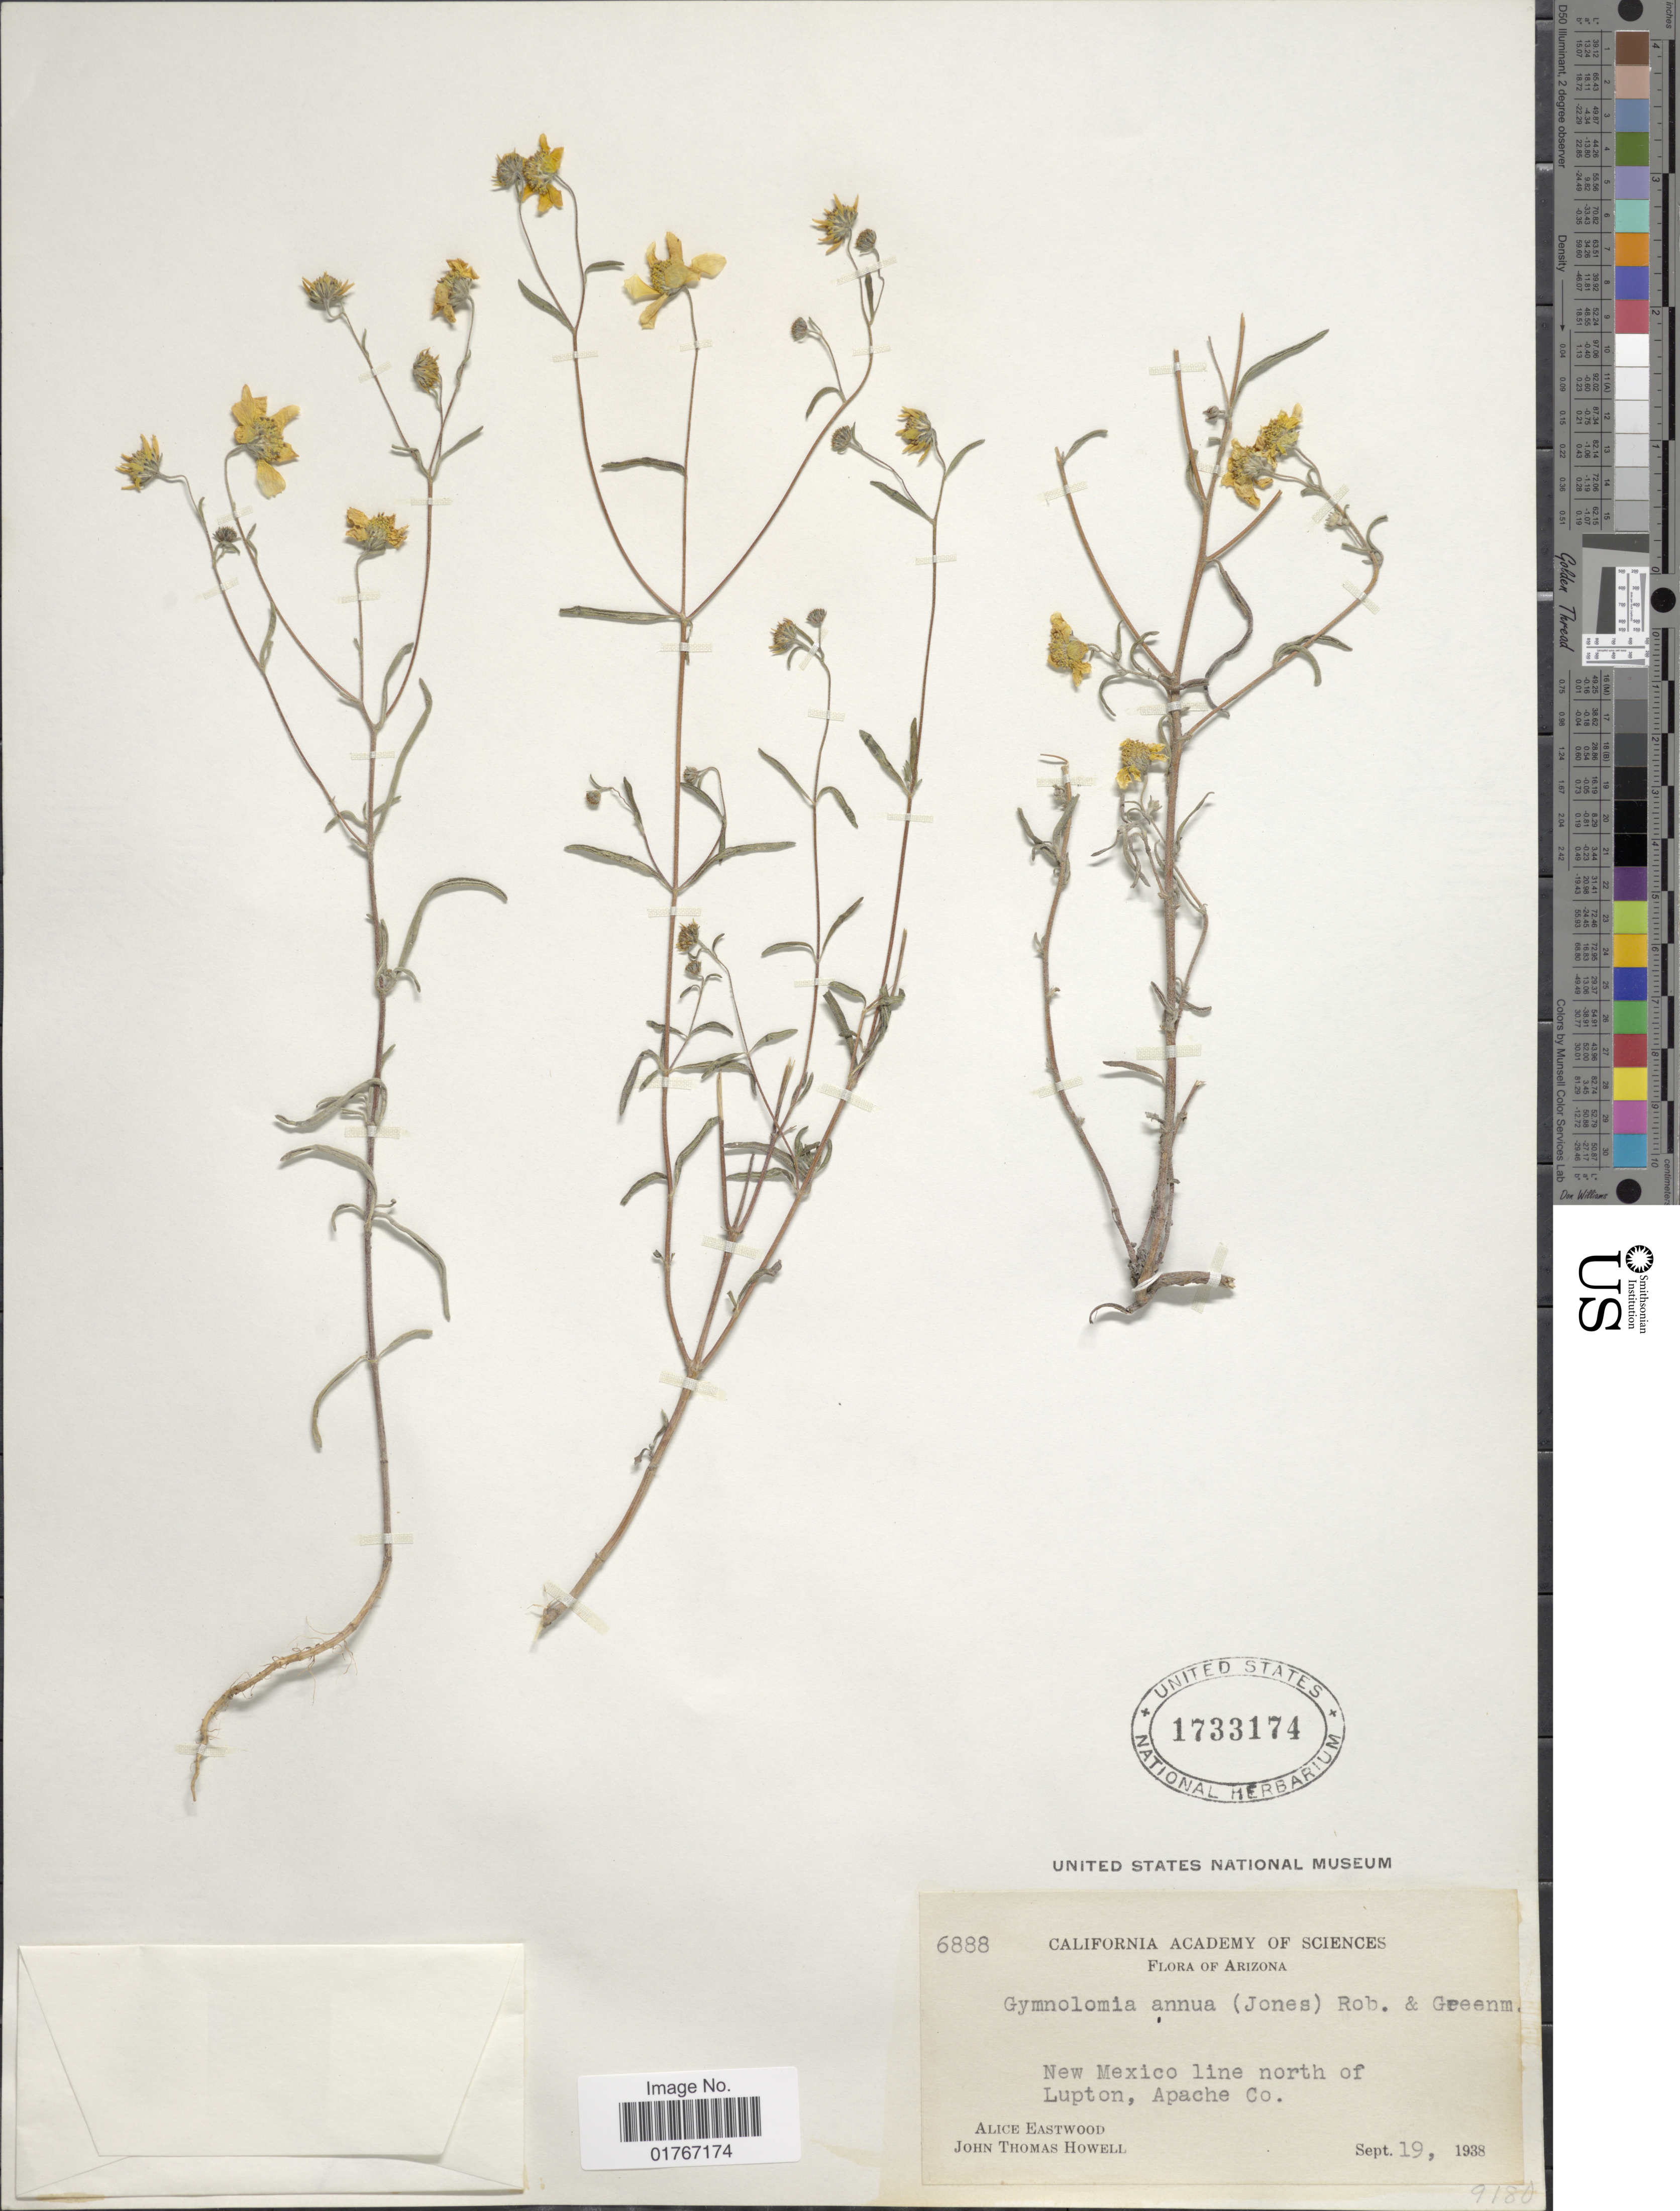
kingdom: Plantae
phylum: Tracheophyta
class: Magnoliopsida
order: Asterales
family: Asteraceae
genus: Heliomeris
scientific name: Heliomeris annua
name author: (M.E. Jones) Cockerell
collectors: A. Eastwood & J. T. Howell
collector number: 6888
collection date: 1938-09-19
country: United States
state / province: Arizona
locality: New Mexico line north of Lupton, Apache Co.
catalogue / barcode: US 1733174